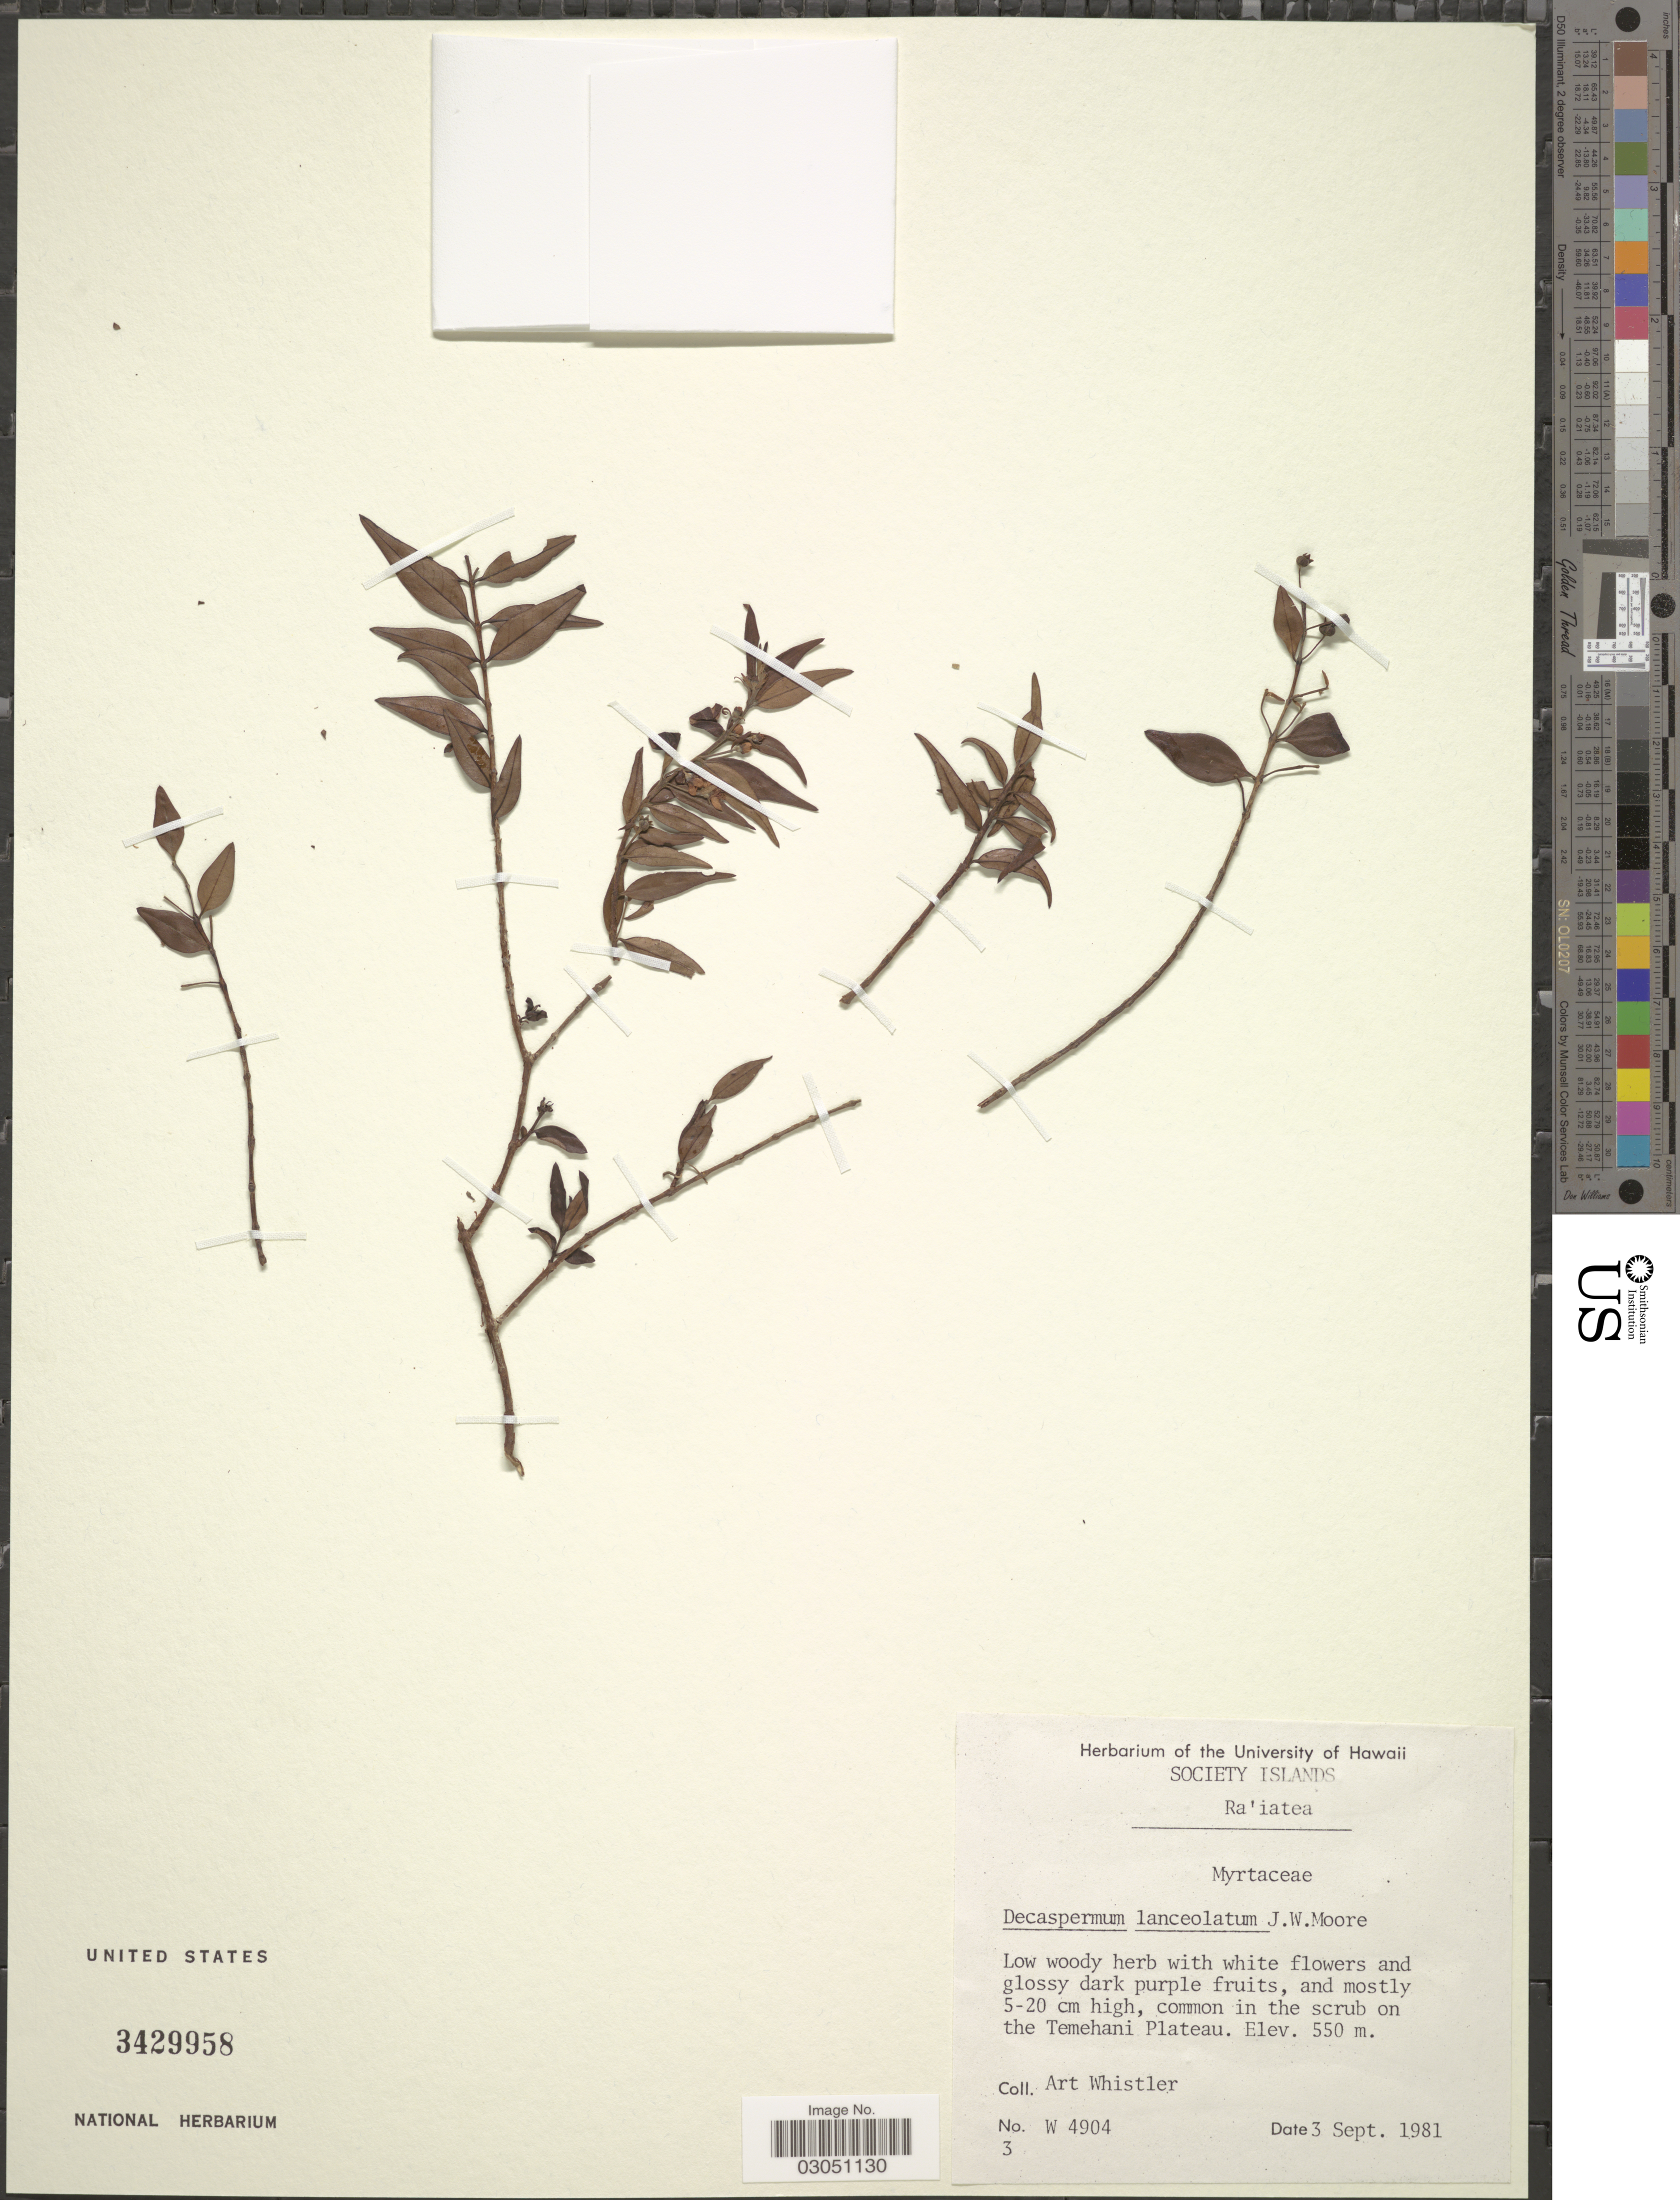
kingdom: Plantae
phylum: Tracheophyta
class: Magnoliopsida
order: Myrtales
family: Myrtaceae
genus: Decaspermum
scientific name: Decaspermum lanceolatum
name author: J.W. Moore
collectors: A. Whistler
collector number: W4904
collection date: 1981-09-03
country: French Polynesia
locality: Society Islands. Ra'iatea. In the scrub on the Temehani Plateau.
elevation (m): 550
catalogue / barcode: US 3429958